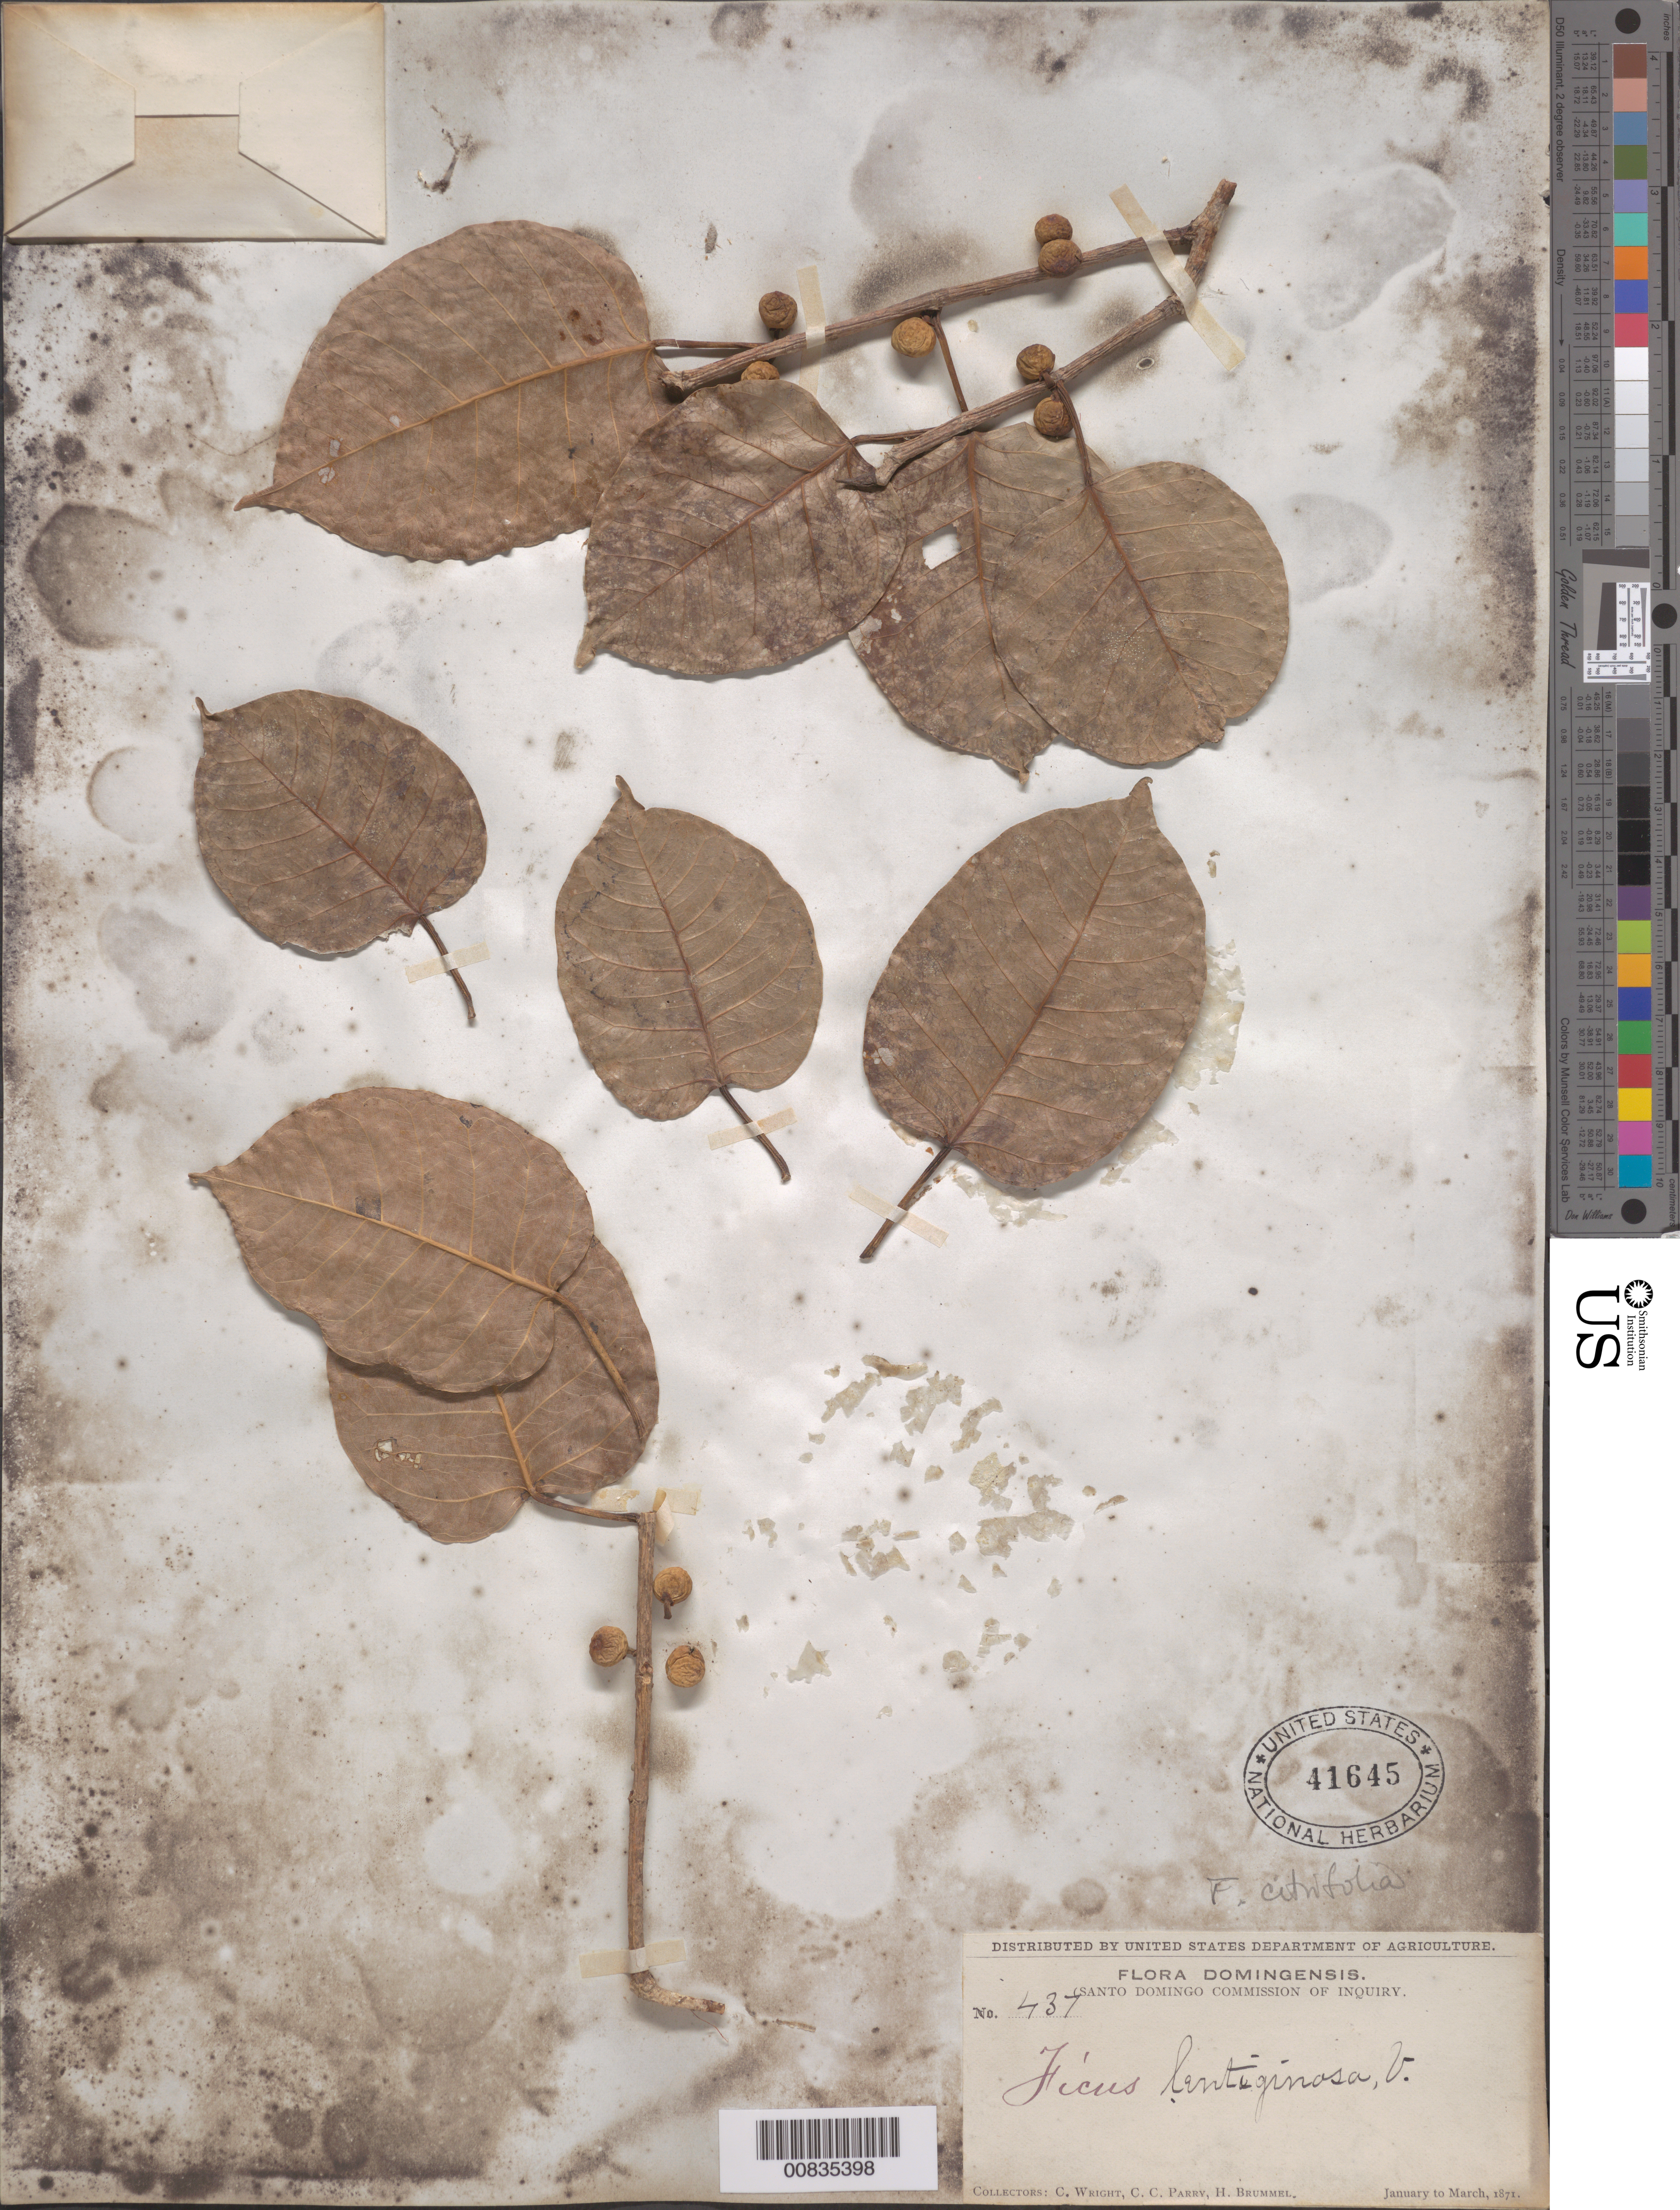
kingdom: Plantae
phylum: Tracheophyta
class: Magnoliopsida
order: Rosales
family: Moraceae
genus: Ficus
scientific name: Ficus citrifolia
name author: Mill.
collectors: C. Wright, C. C. Parry & H. Brummel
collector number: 437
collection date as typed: Jan 1871 to -- Mar 1871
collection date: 1871-01/1871-03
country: Dominican Republic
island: Hispaniola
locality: Dominican Republic.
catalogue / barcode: US 41645